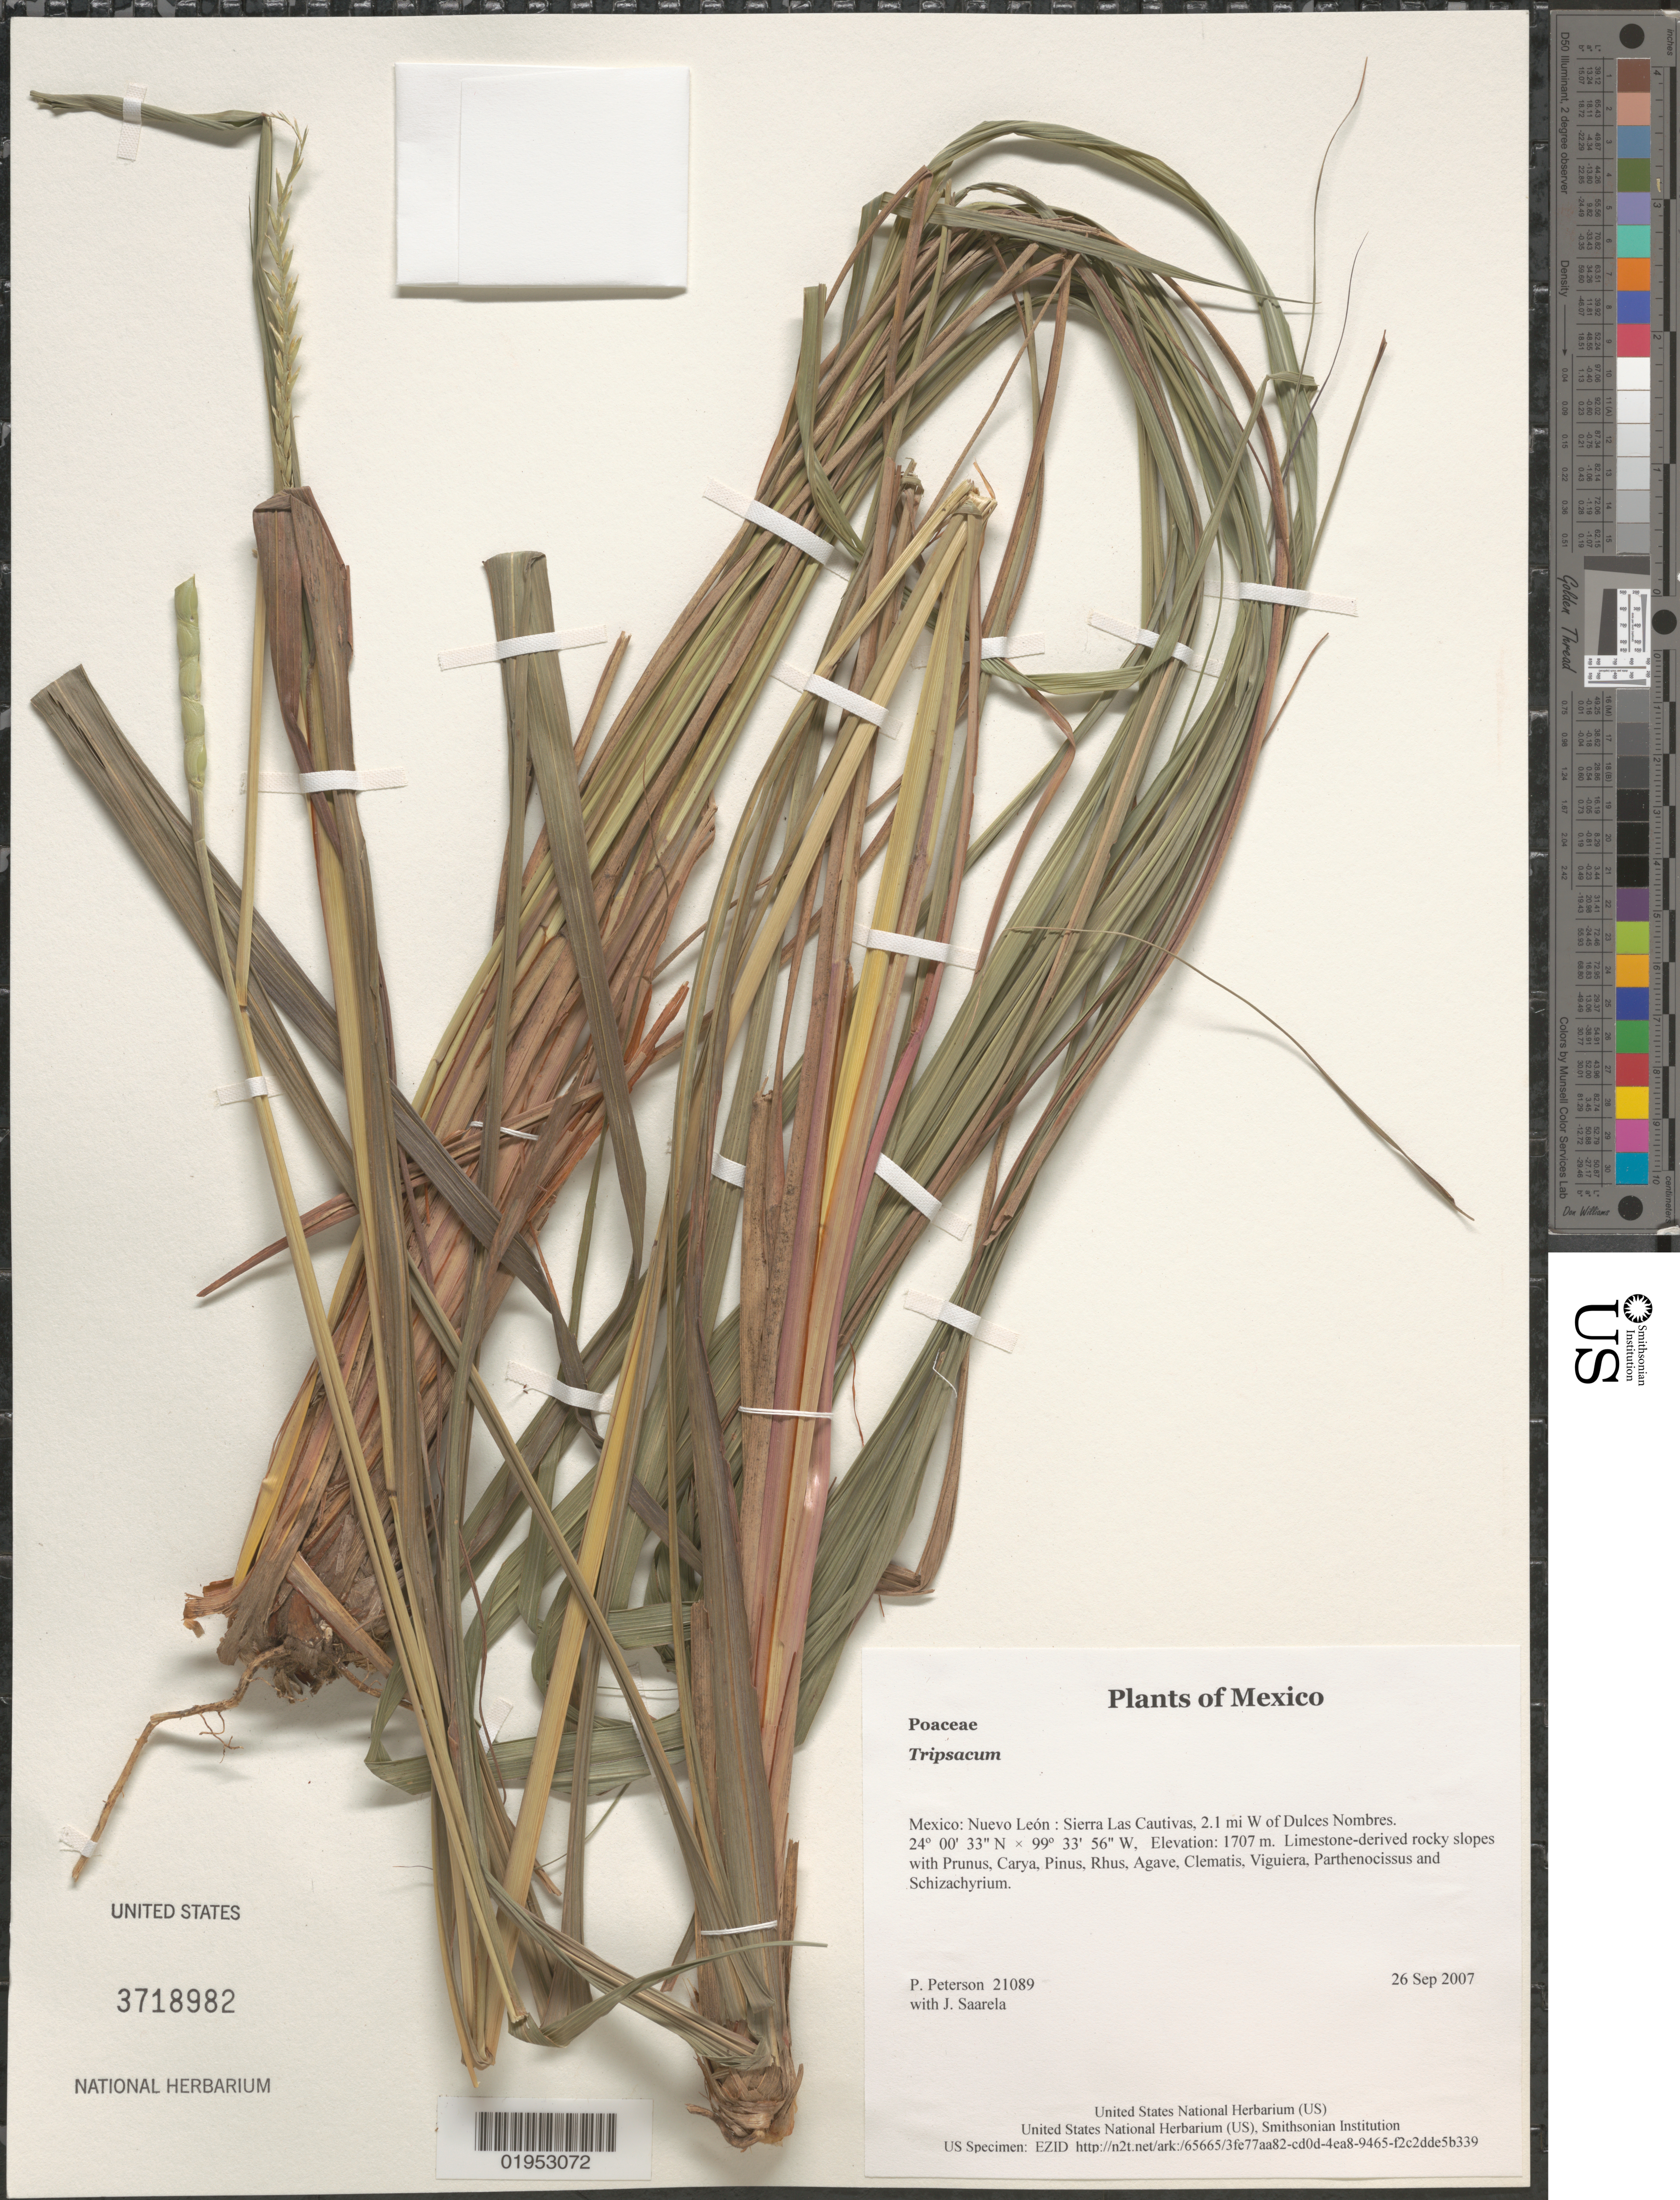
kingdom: Plantae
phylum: Tracheophyta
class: Liliopsida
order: Poales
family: Poaceae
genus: Tripsacum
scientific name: Tripsacum sp.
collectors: P. M. Peterson & J. Saarela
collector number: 21089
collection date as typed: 26 Sep 2007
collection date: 2007-09-26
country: Mexico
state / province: Nuevo León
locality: Sierra Las Cautivas, 2.1 mi W of Dulces Nombres.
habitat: Limestone-derived rocky slopes with Prunus, Carya, Pinus, Rhus, Agave, Clematis, Viguiera, Parthenocissus and Schizachyrium.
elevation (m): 1707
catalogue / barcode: US 3718982